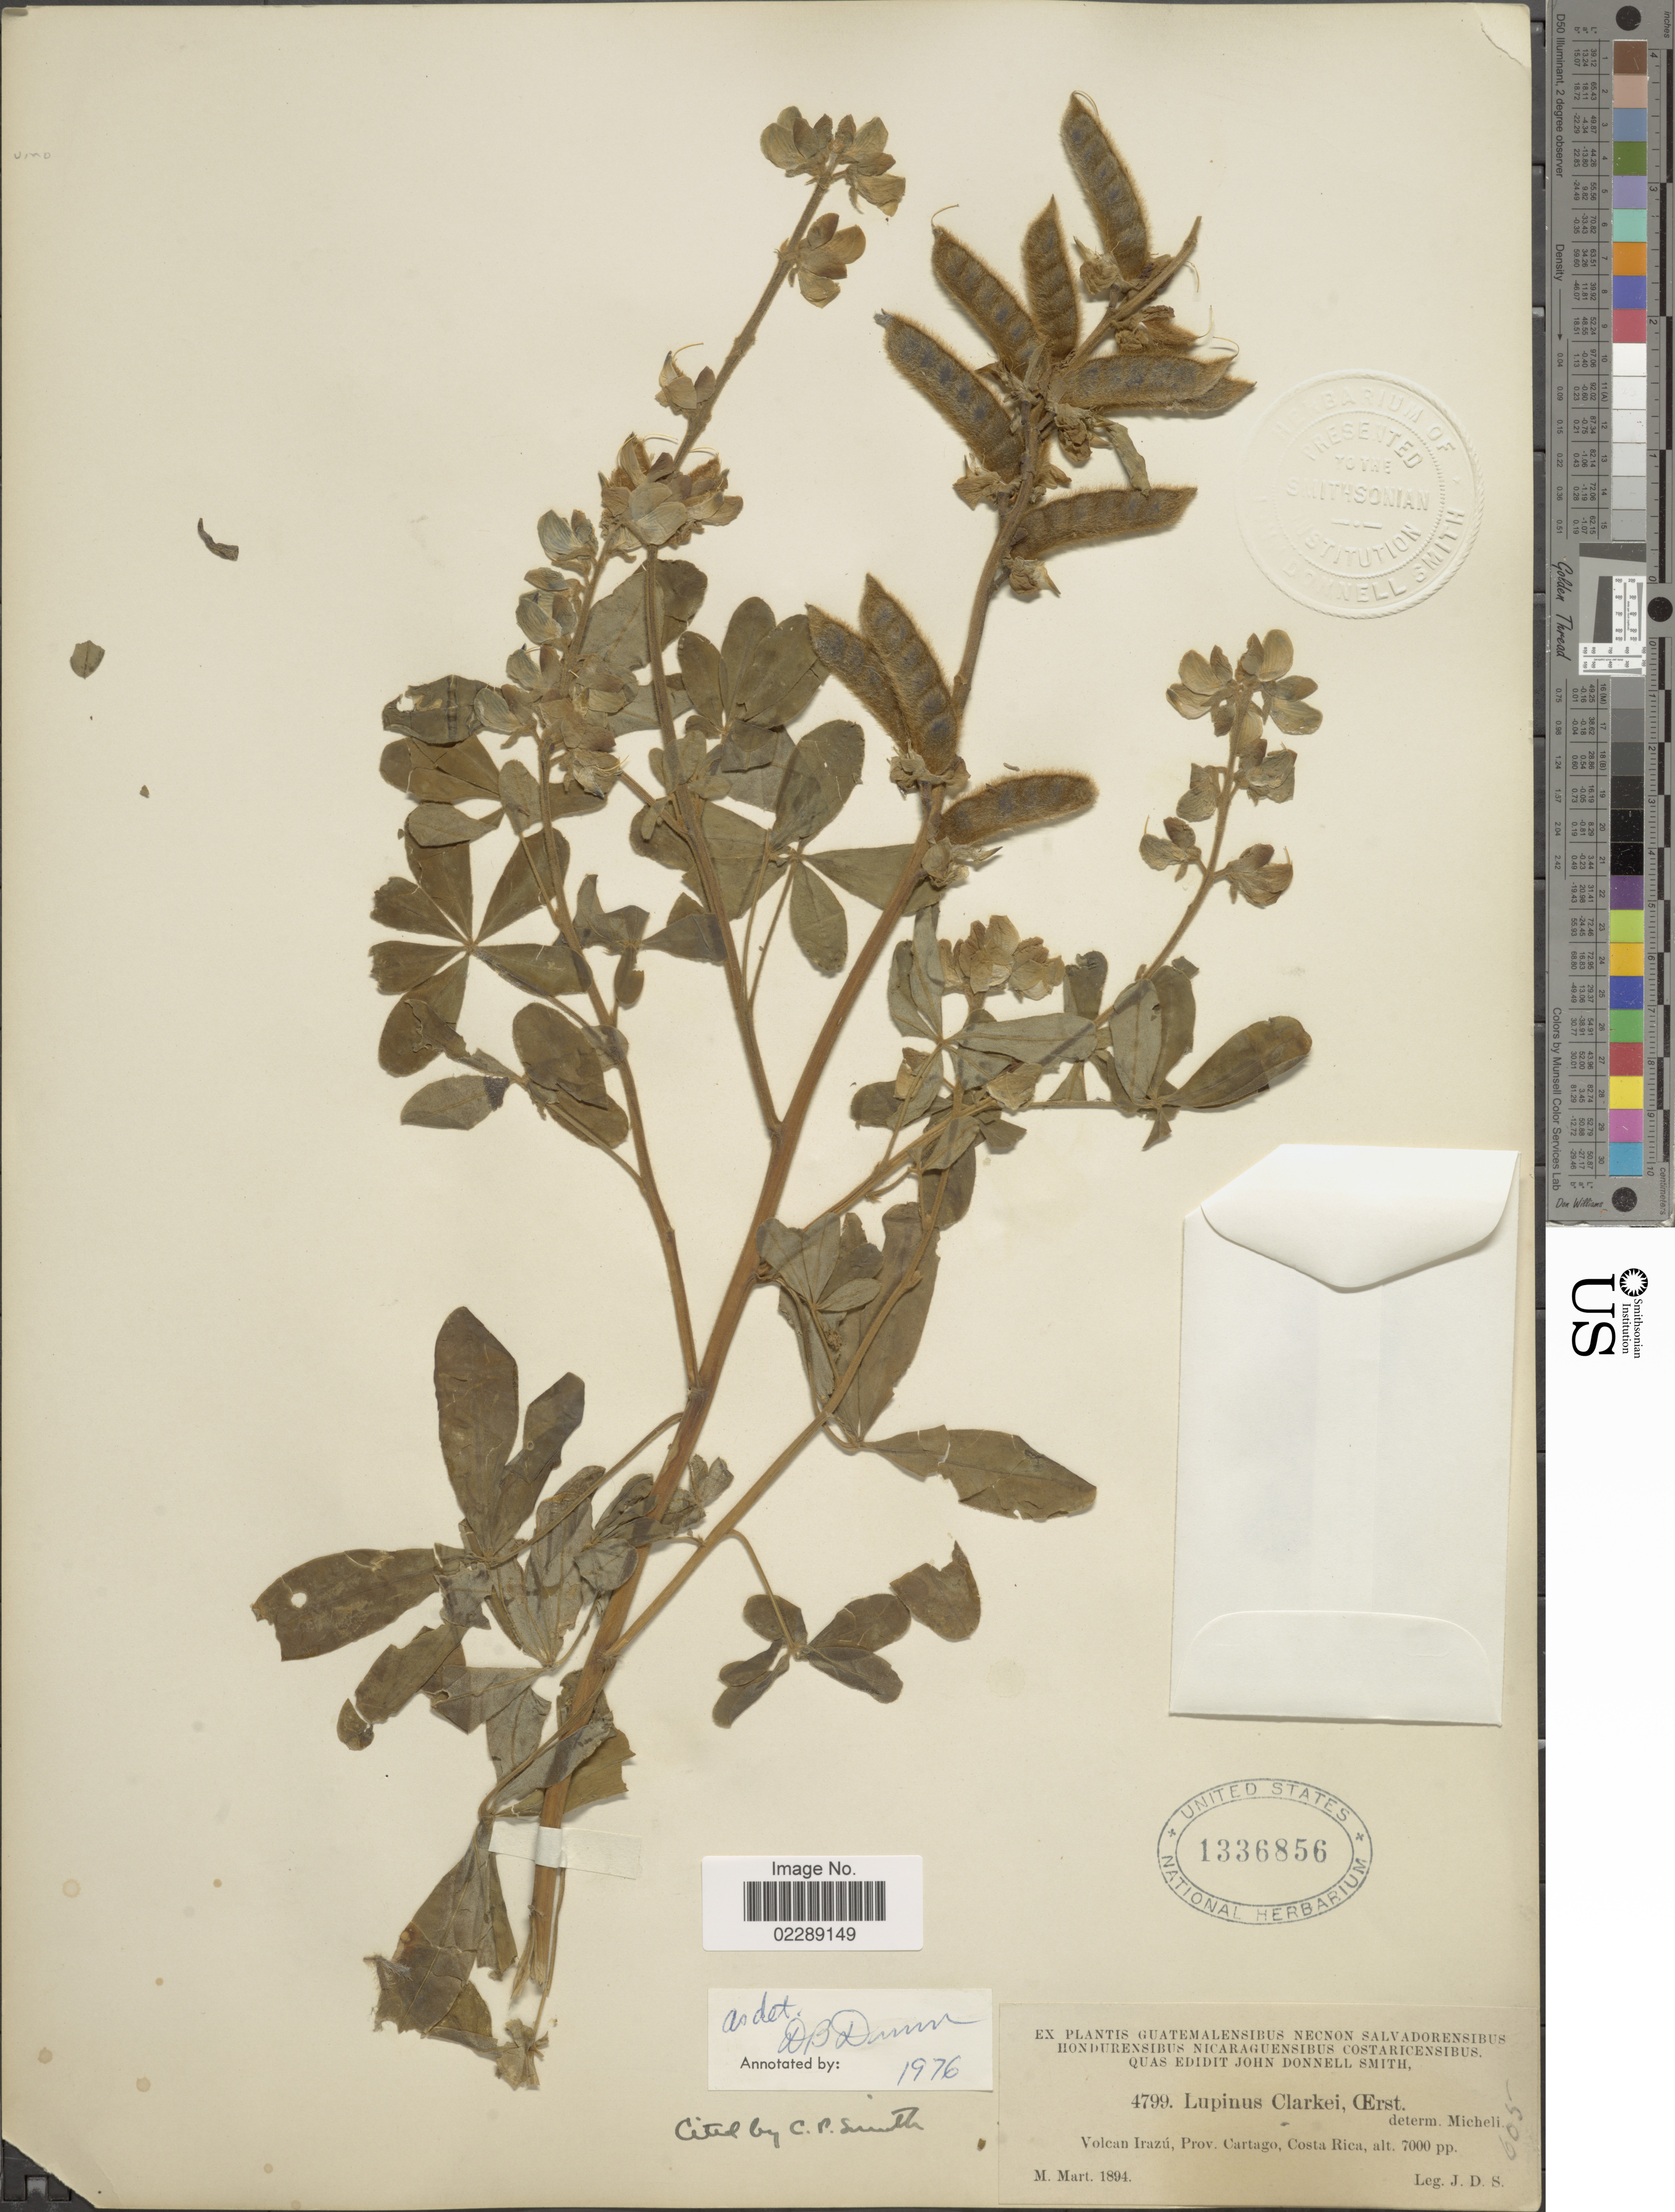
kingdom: Plantae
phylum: Tracheophyta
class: Magnoliopsida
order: Fabales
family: Fabaceae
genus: Lupinus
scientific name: Lupinus clarkei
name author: Oerst.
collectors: J. Donnell Smith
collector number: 4799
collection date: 1894-03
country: Costa Rica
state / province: Cartago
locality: Volcano Irazu, Prov. Cartago, Costa Rica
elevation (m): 2134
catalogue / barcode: US 1336856